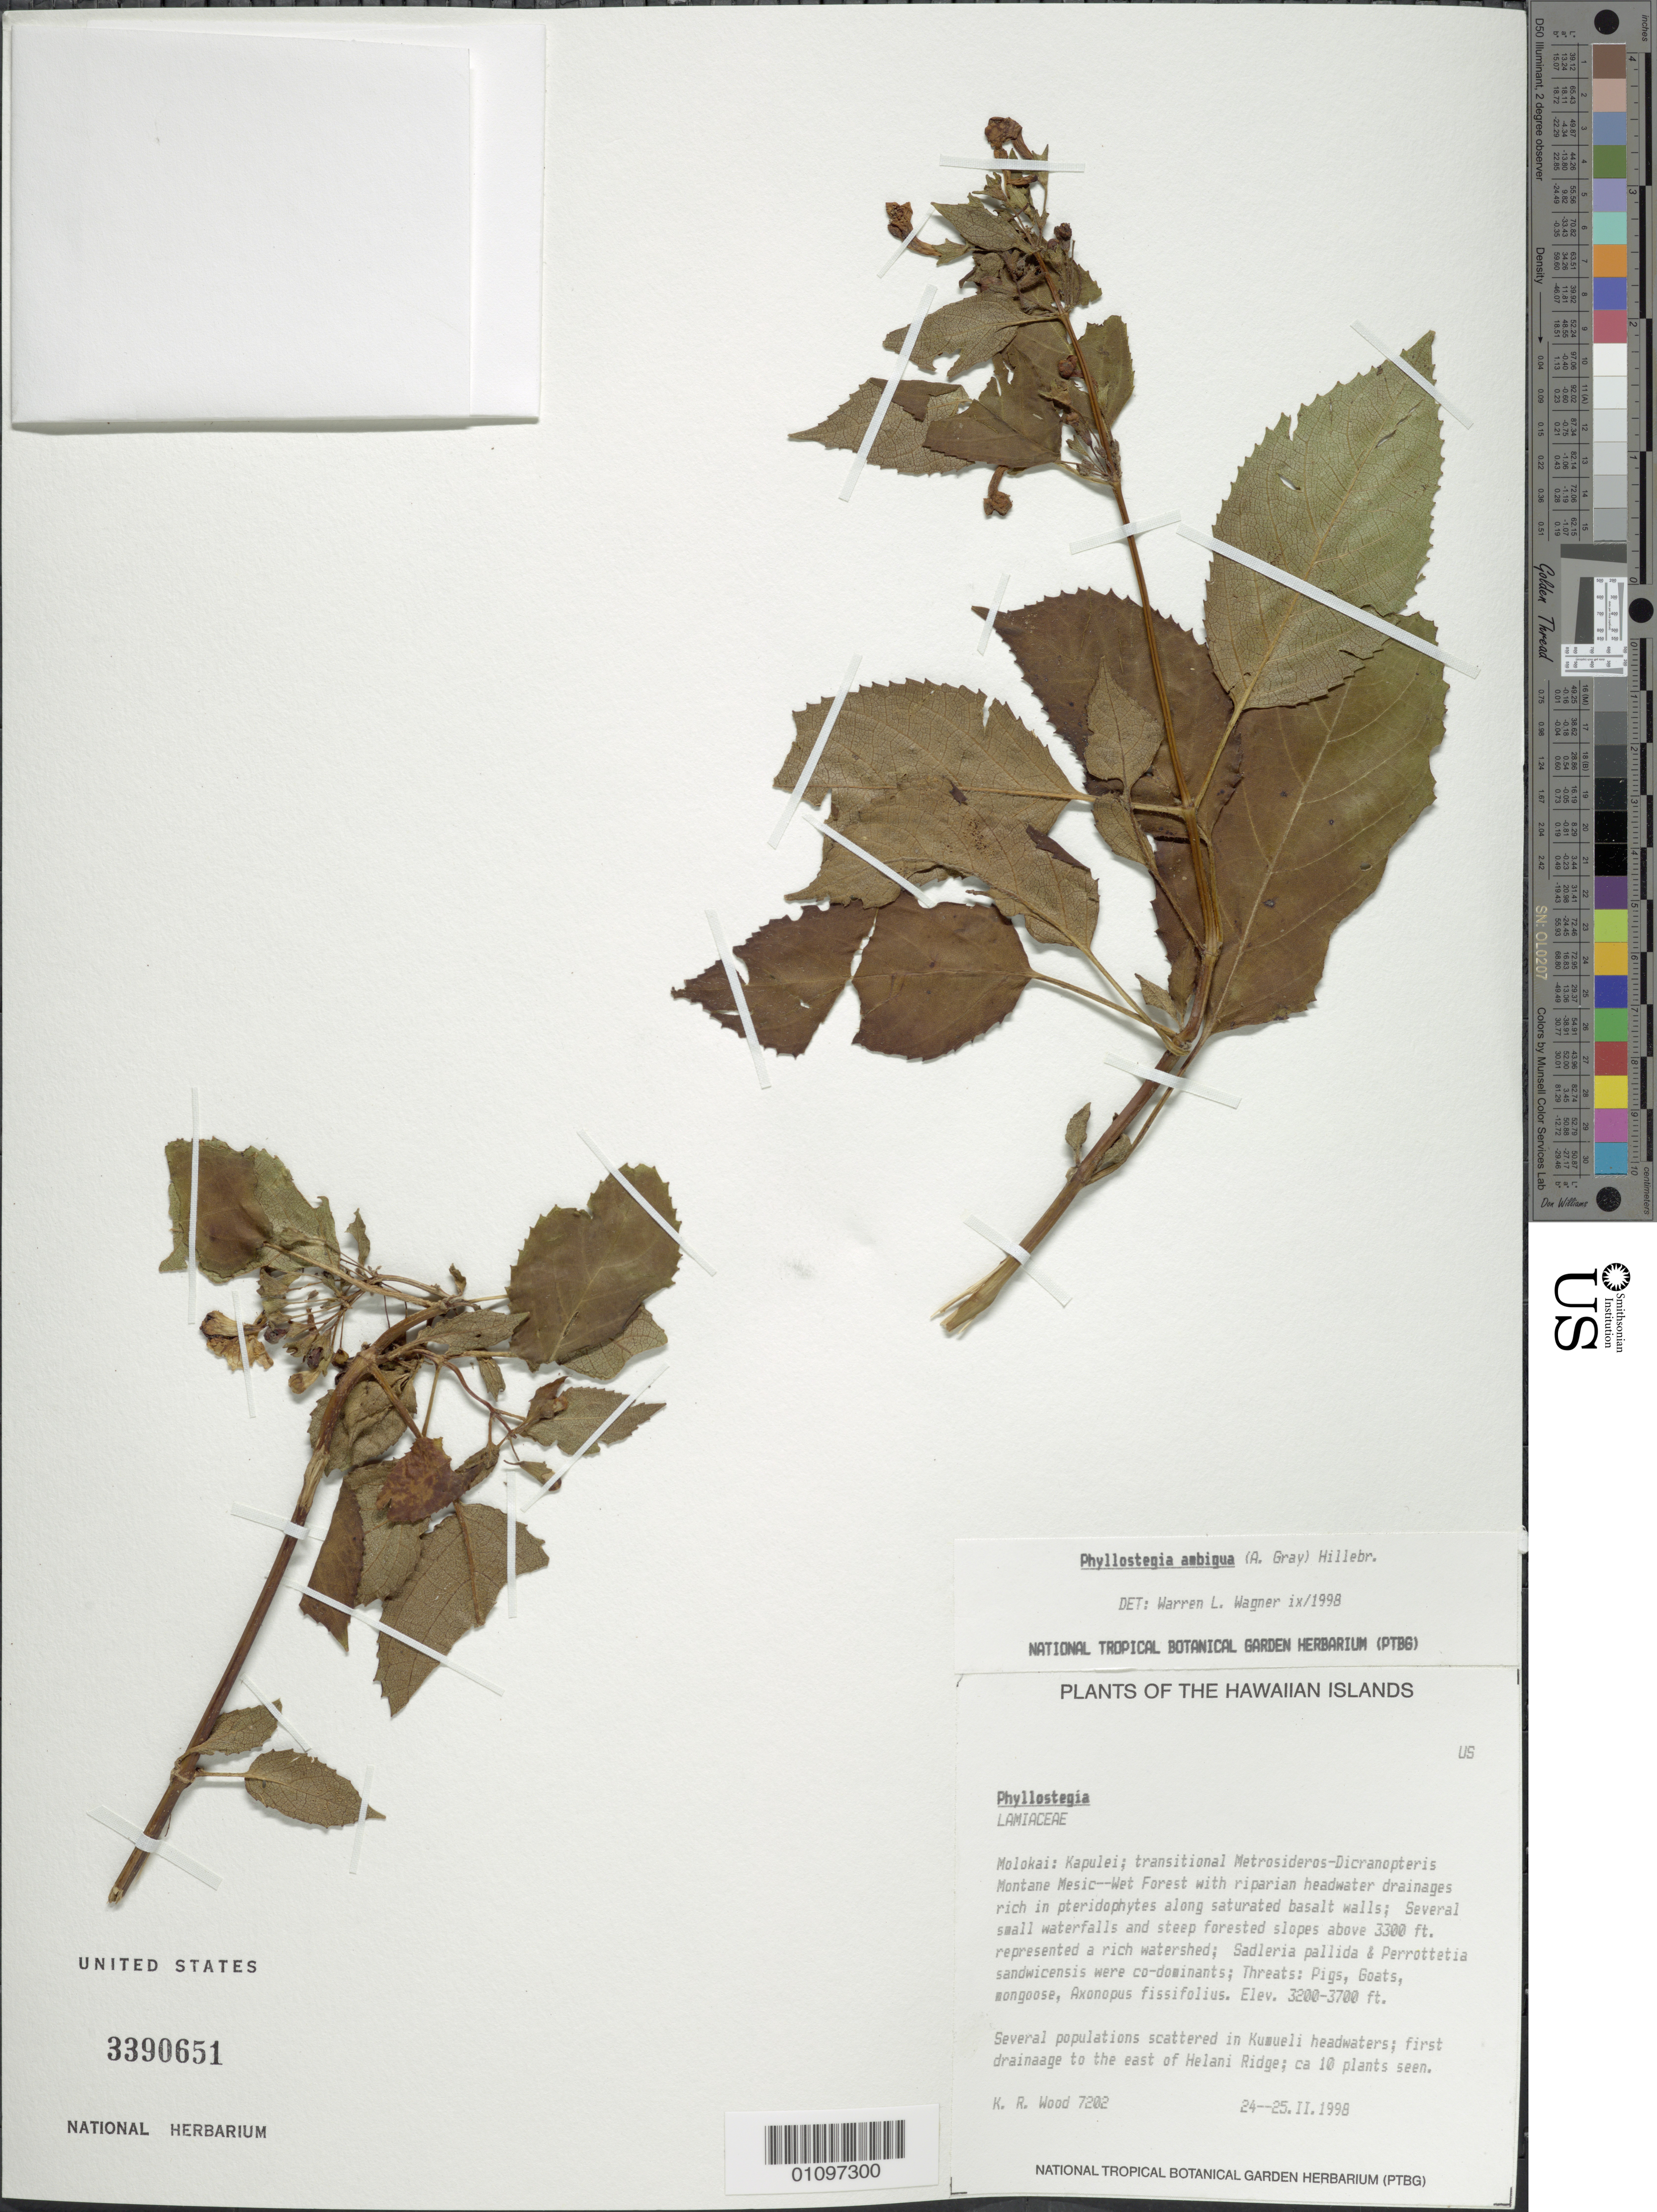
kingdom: Plantae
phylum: Tracheophyta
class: Magnoliopsida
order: Lamiales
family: Lamiaceae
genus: Phyllostegia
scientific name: Phyllostegia ambigua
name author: (A. Gray) Hillebr.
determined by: Wagner, W. L., (BOT), Smithsonian Institution - National Museum of Natural History (UNITED STATES)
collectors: K. R. Wood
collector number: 7202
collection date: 1998-02-24,1998-02-25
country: United States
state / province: Hawaii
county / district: Maui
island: Moloka'i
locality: Kapulei, first drainage to the east of Helani Ridge.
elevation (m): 975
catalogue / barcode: US 3390651